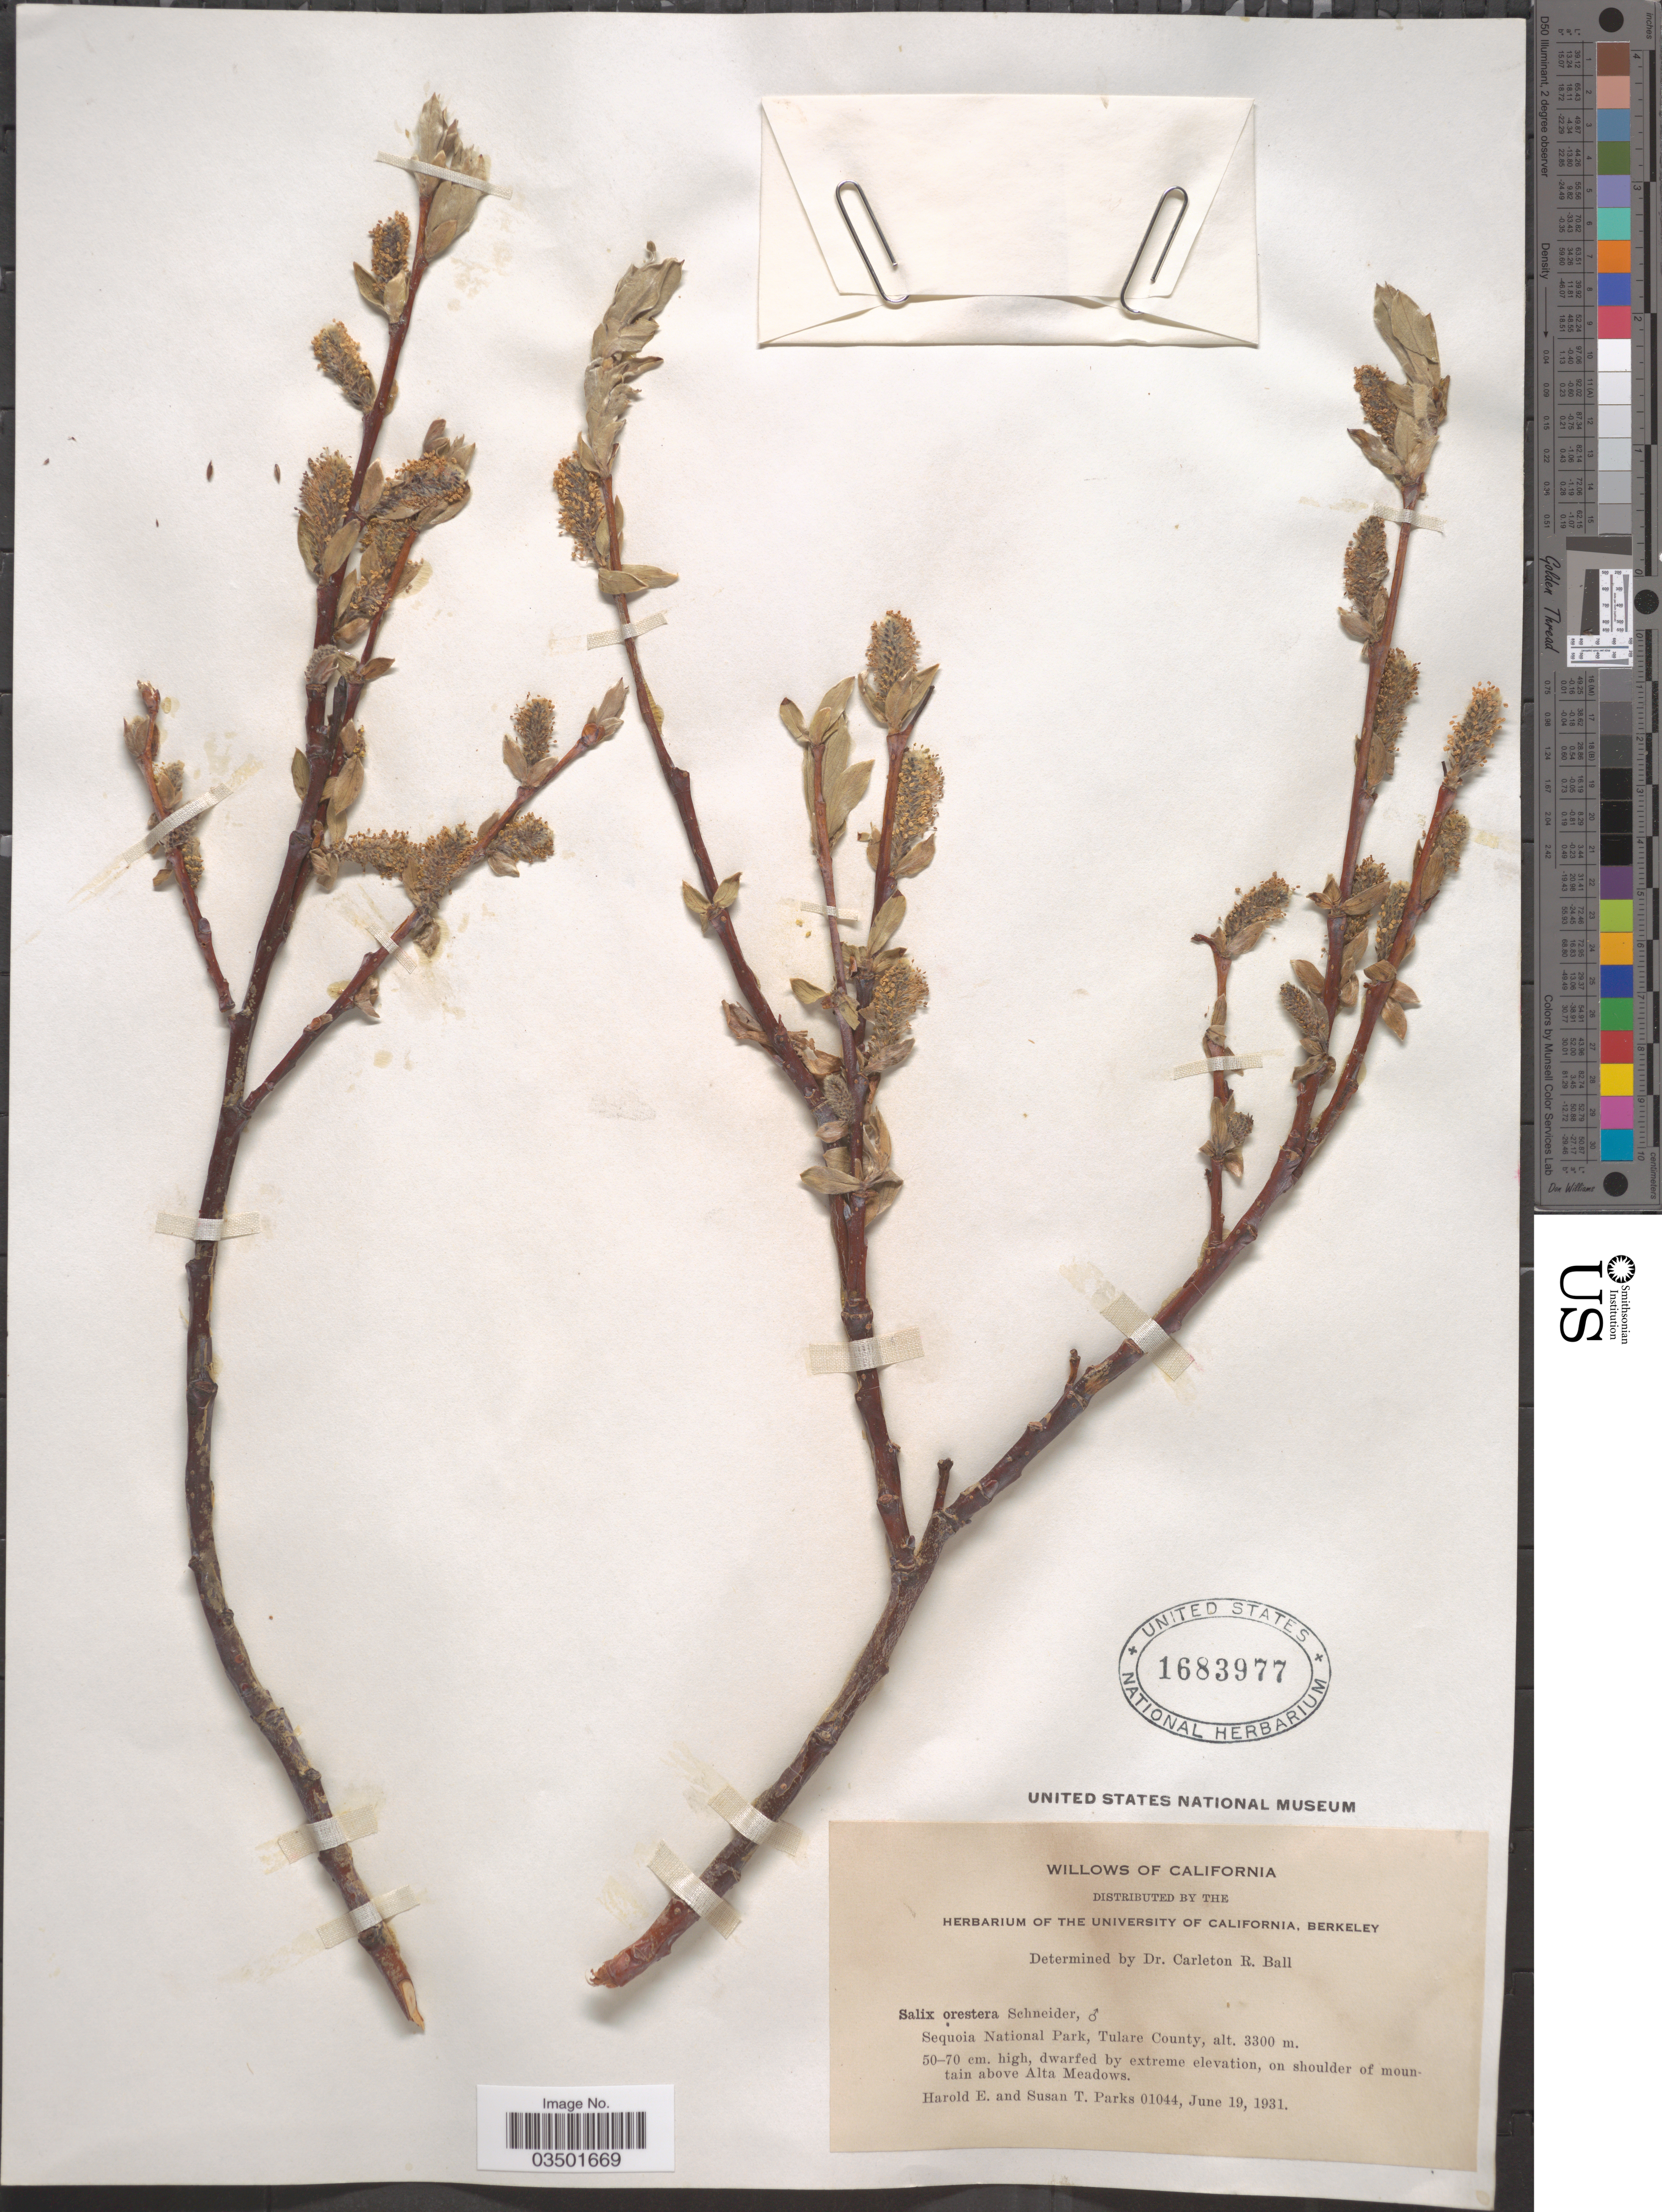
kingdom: Plantae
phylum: Tracheophyta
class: Magnoliopsida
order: Malpighiales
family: Salicaceae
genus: Salix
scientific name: Salix orestera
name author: C.K. Schneid.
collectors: H. E. Parks & S. Parks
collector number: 01044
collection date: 1931-06-19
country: United States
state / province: California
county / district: Tulare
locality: Sequoia National Park, Tulare County. Above Alta Meadows.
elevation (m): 3300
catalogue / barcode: US 1683977